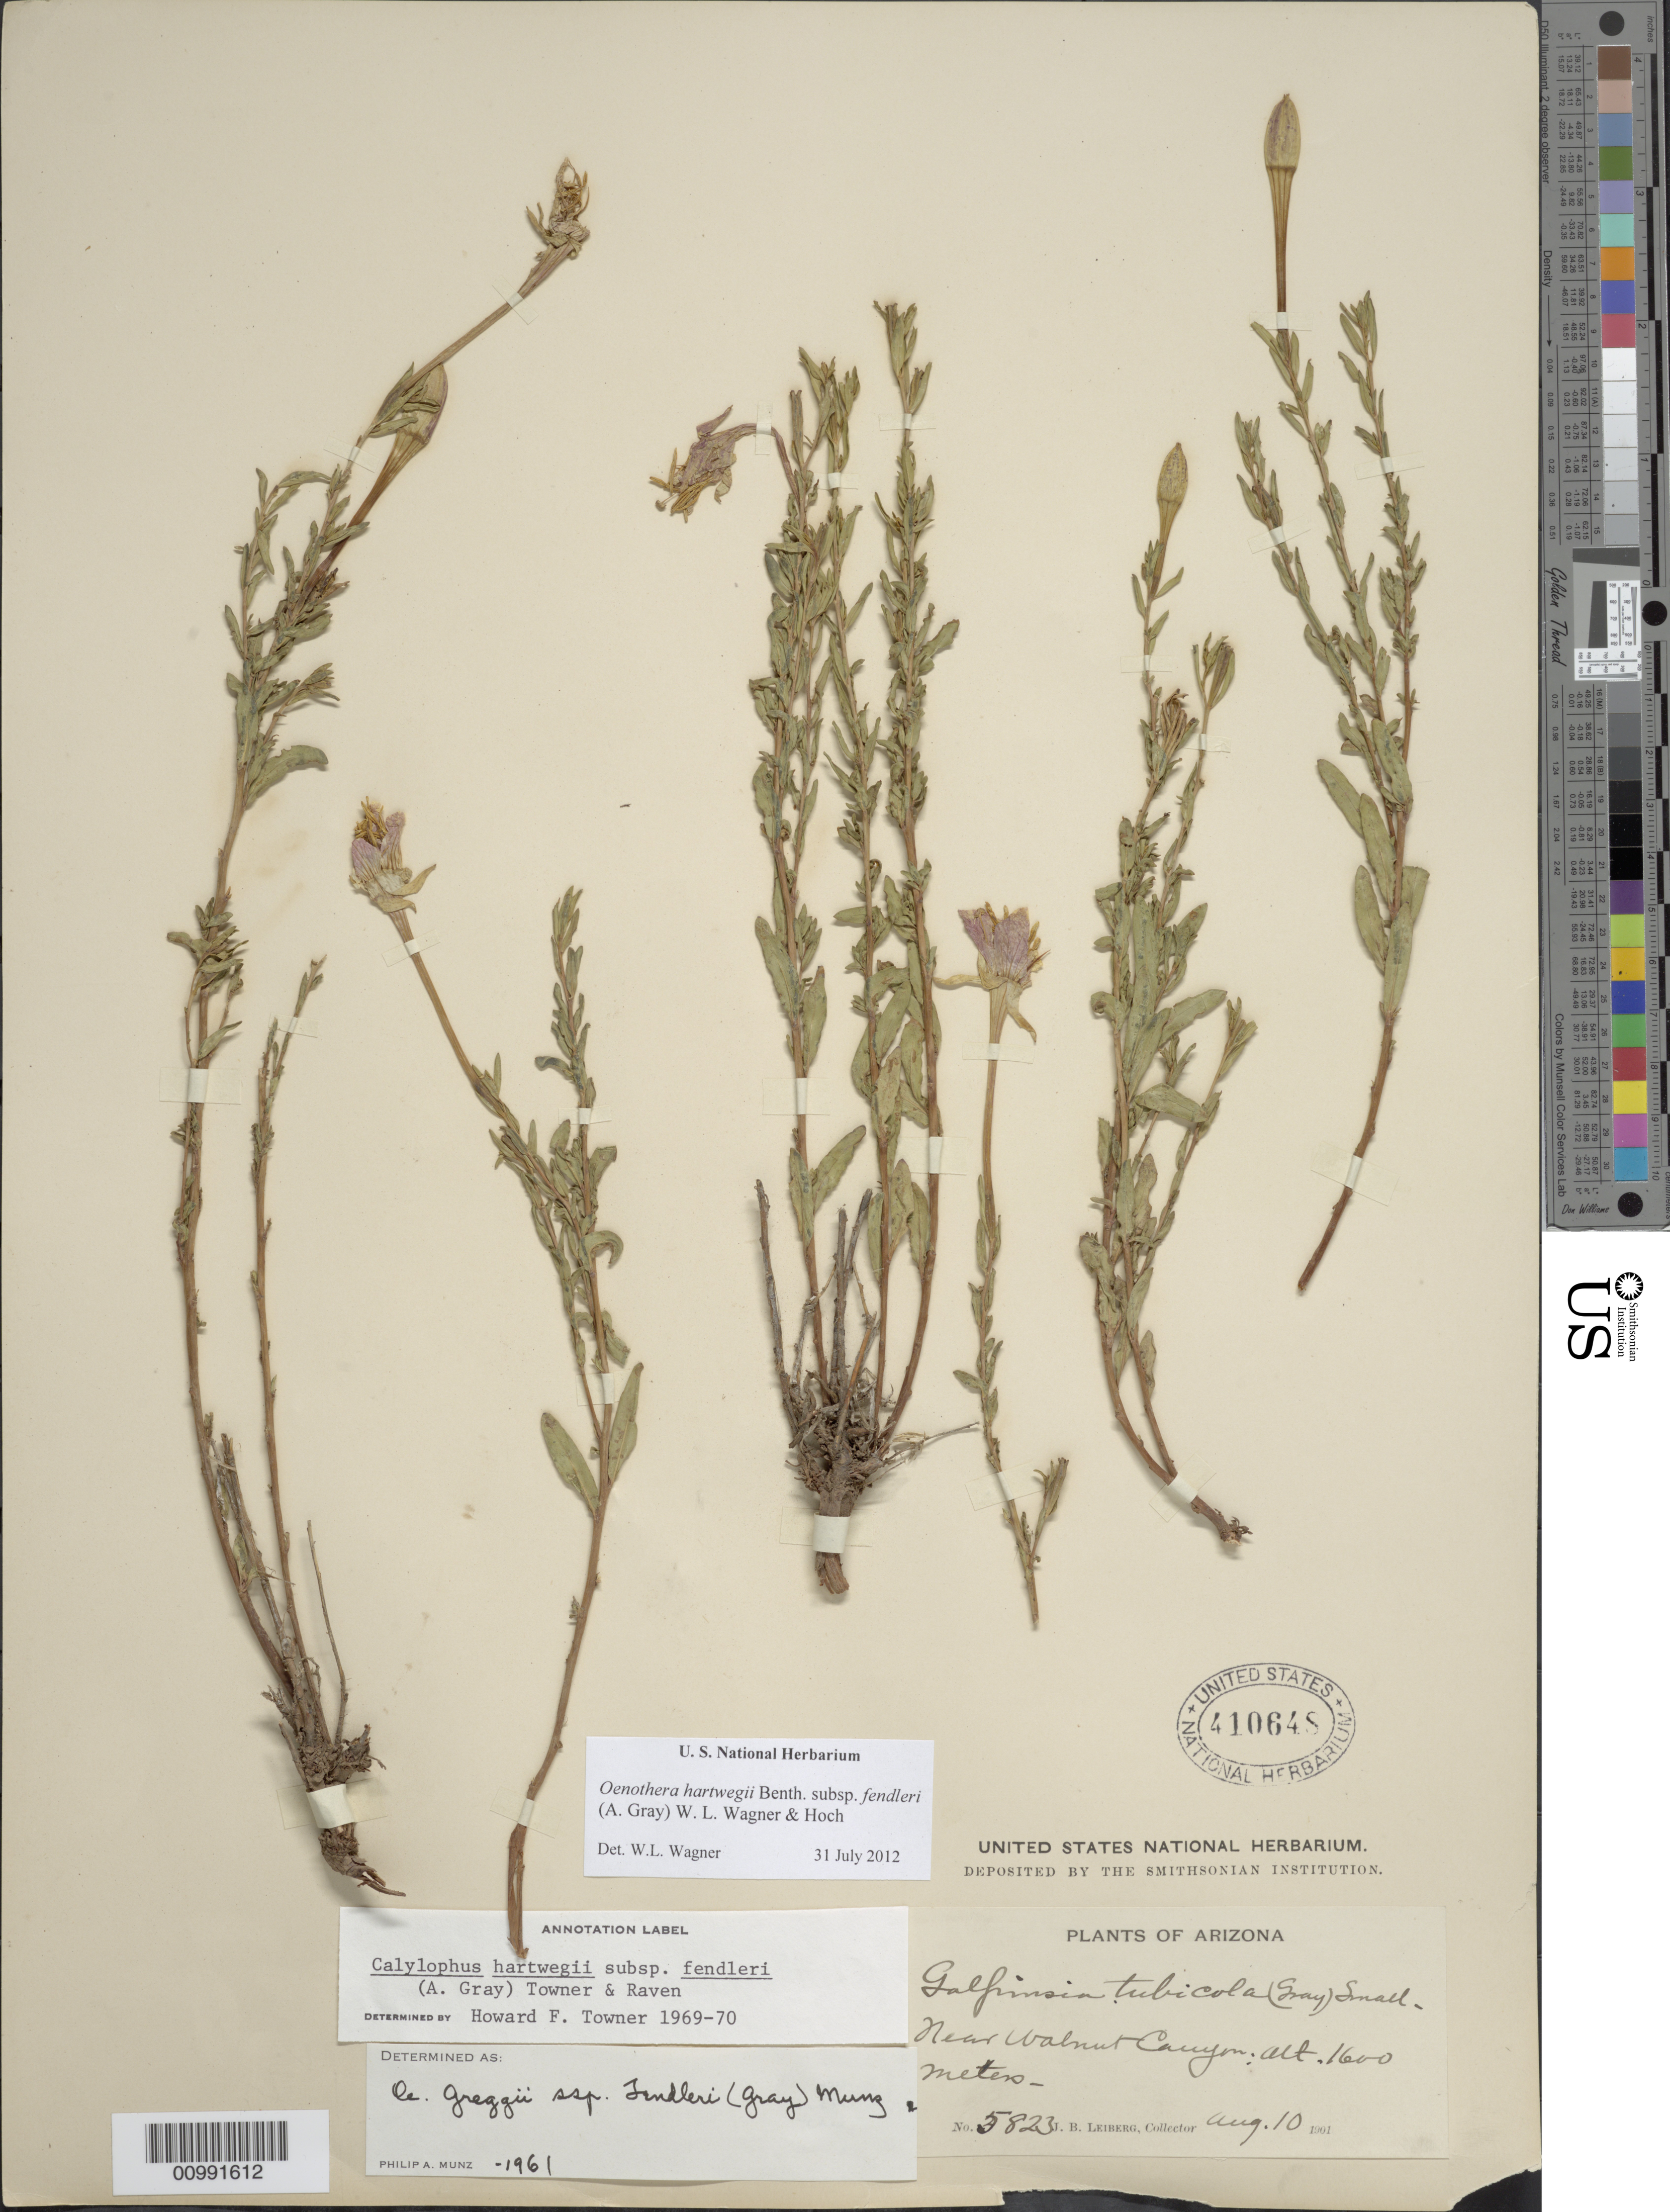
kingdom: Plantae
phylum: Tracheophyta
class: Magnoliopsida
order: Myrtales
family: Onagraceae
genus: Oenothera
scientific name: Oenothera hartwegii subsp. fendleri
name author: (A. Gray) W.L. Wagner & Hoch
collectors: J. Leiberg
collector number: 5823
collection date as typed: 10 Aug 1901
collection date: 1901-08-10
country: United States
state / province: Arizona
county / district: Coconino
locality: Near Walnut Canyon.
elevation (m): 1600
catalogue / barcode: US 41064